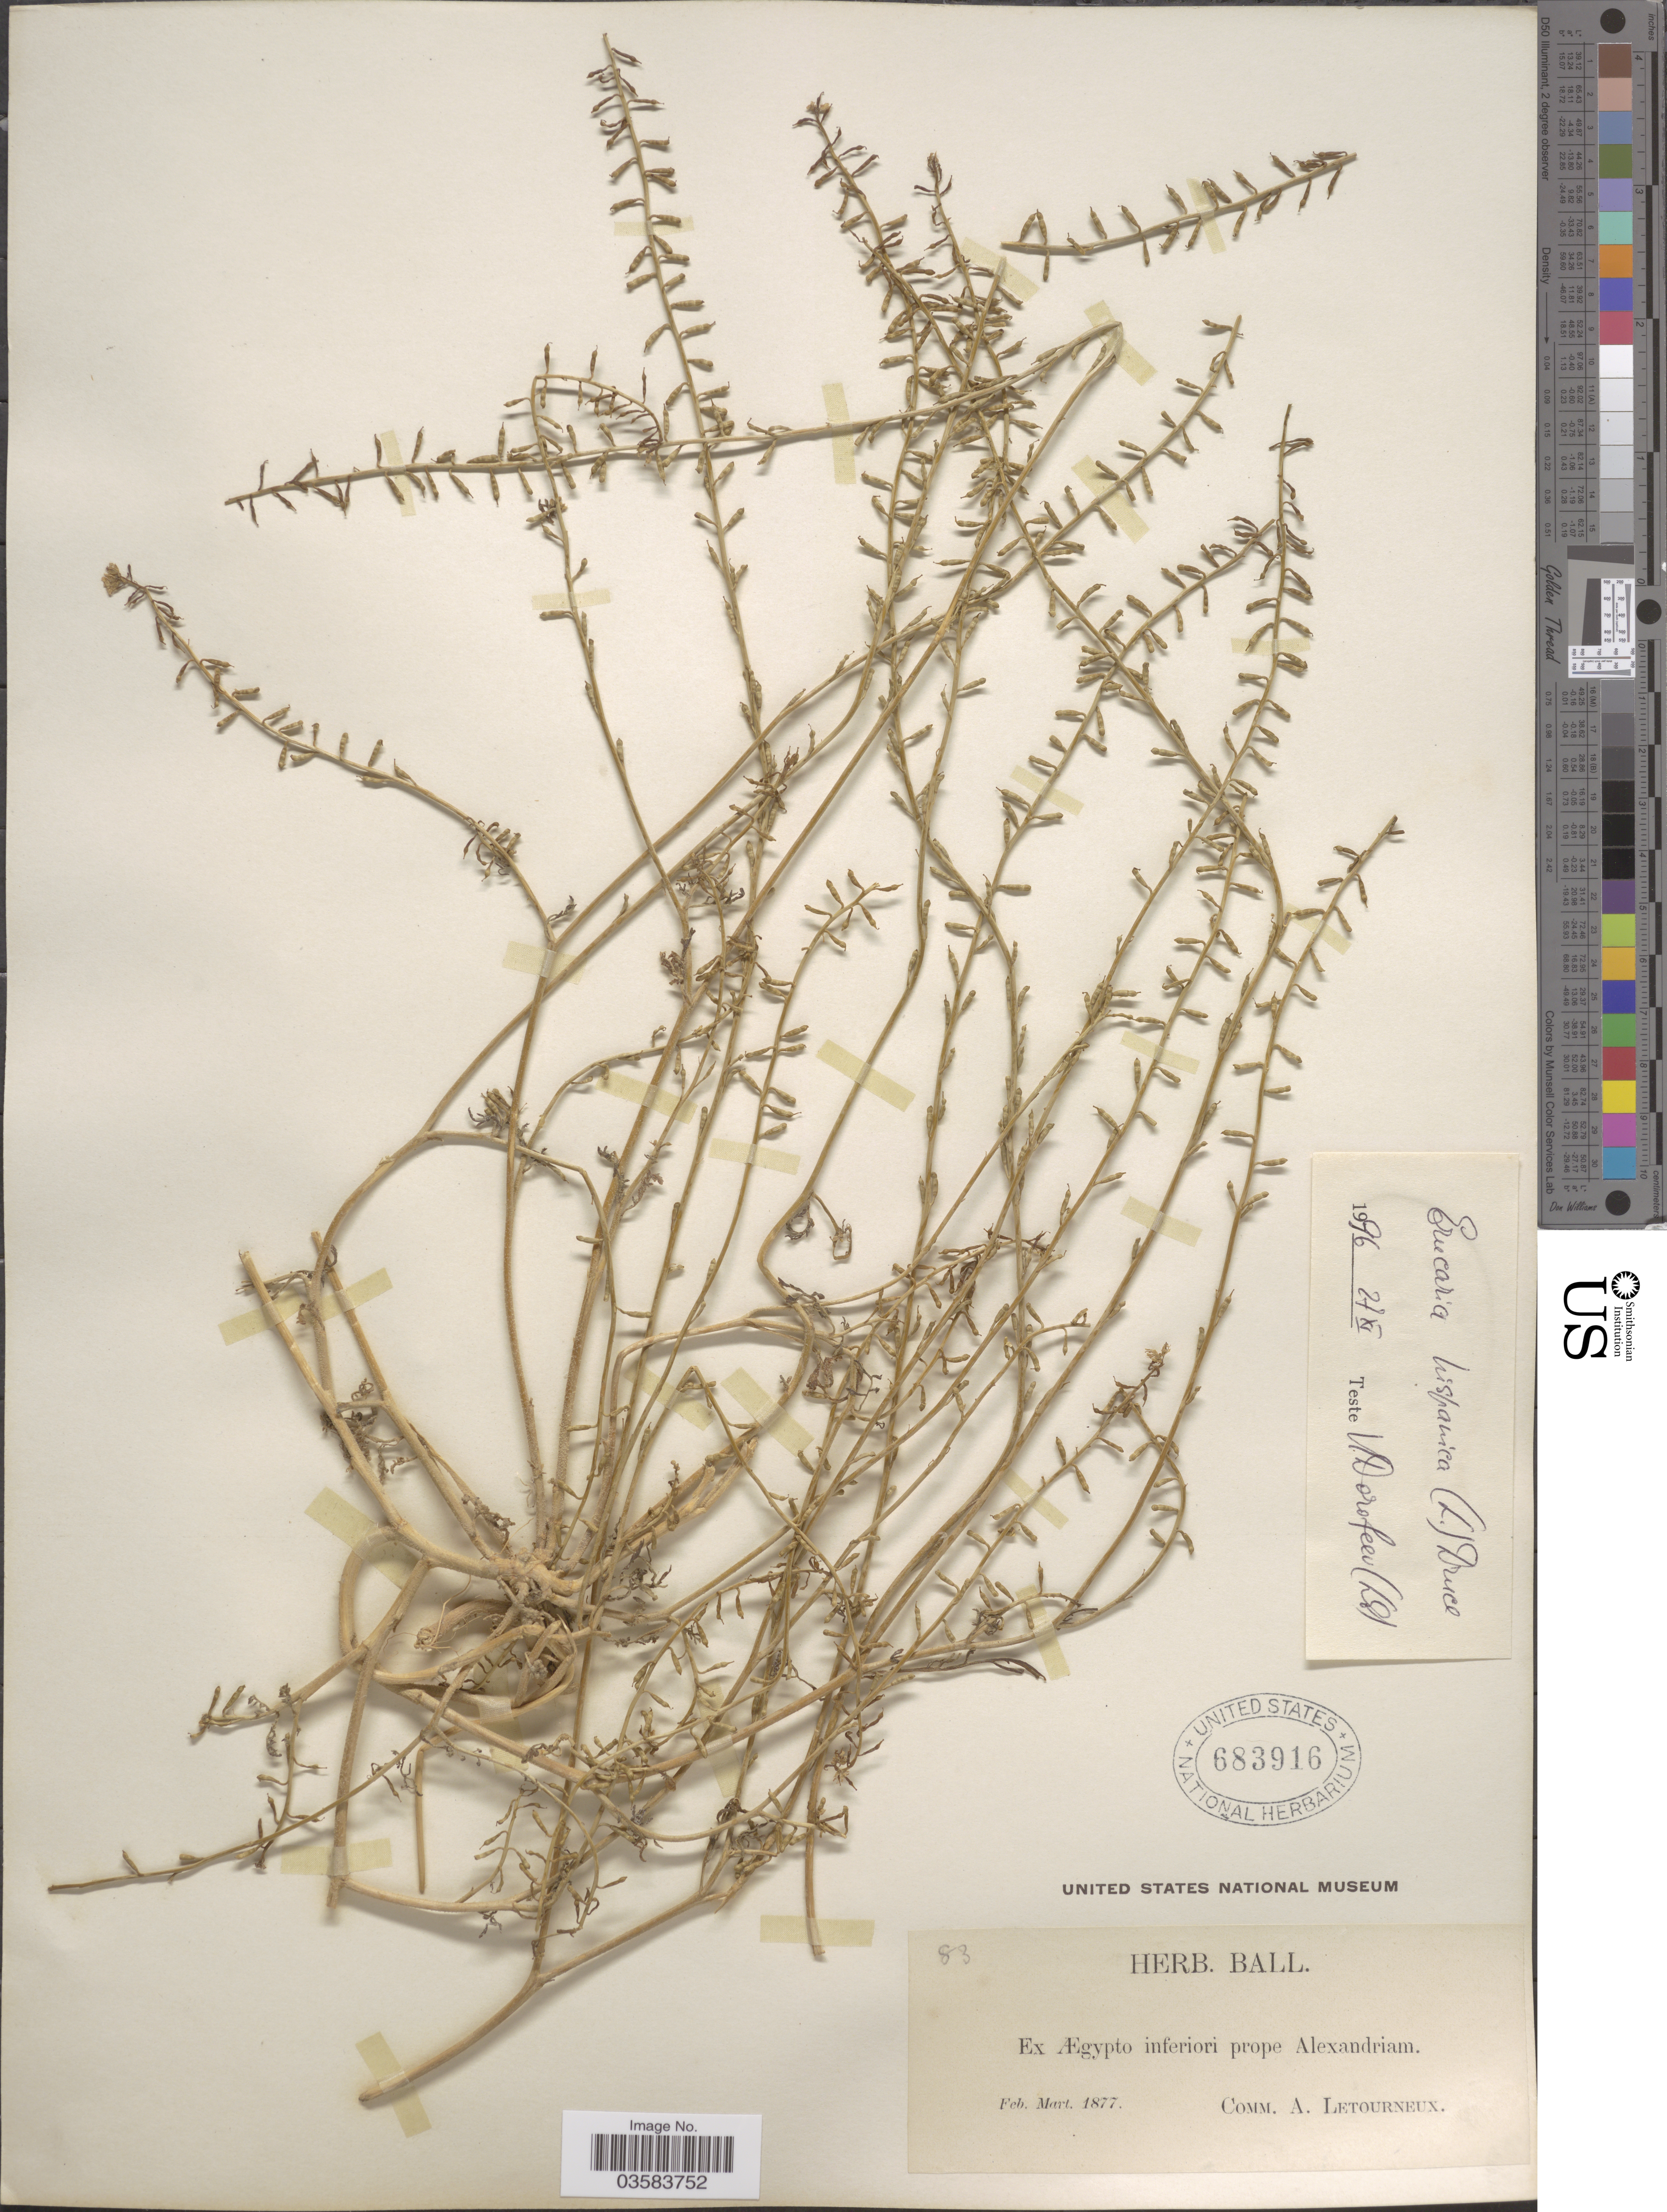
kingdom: Plantae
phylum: Tracheophyta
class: Magnoliopsida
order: Brassicales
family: Brassicaceae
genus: Erucaria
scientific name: Erucaria hispanica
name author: Druce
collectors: A. Letourneux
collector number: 83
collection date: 1877-02/1877-03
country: Egypt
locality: Ex Ægypto inferiori prope Alexandriam.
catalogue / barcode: US 683916